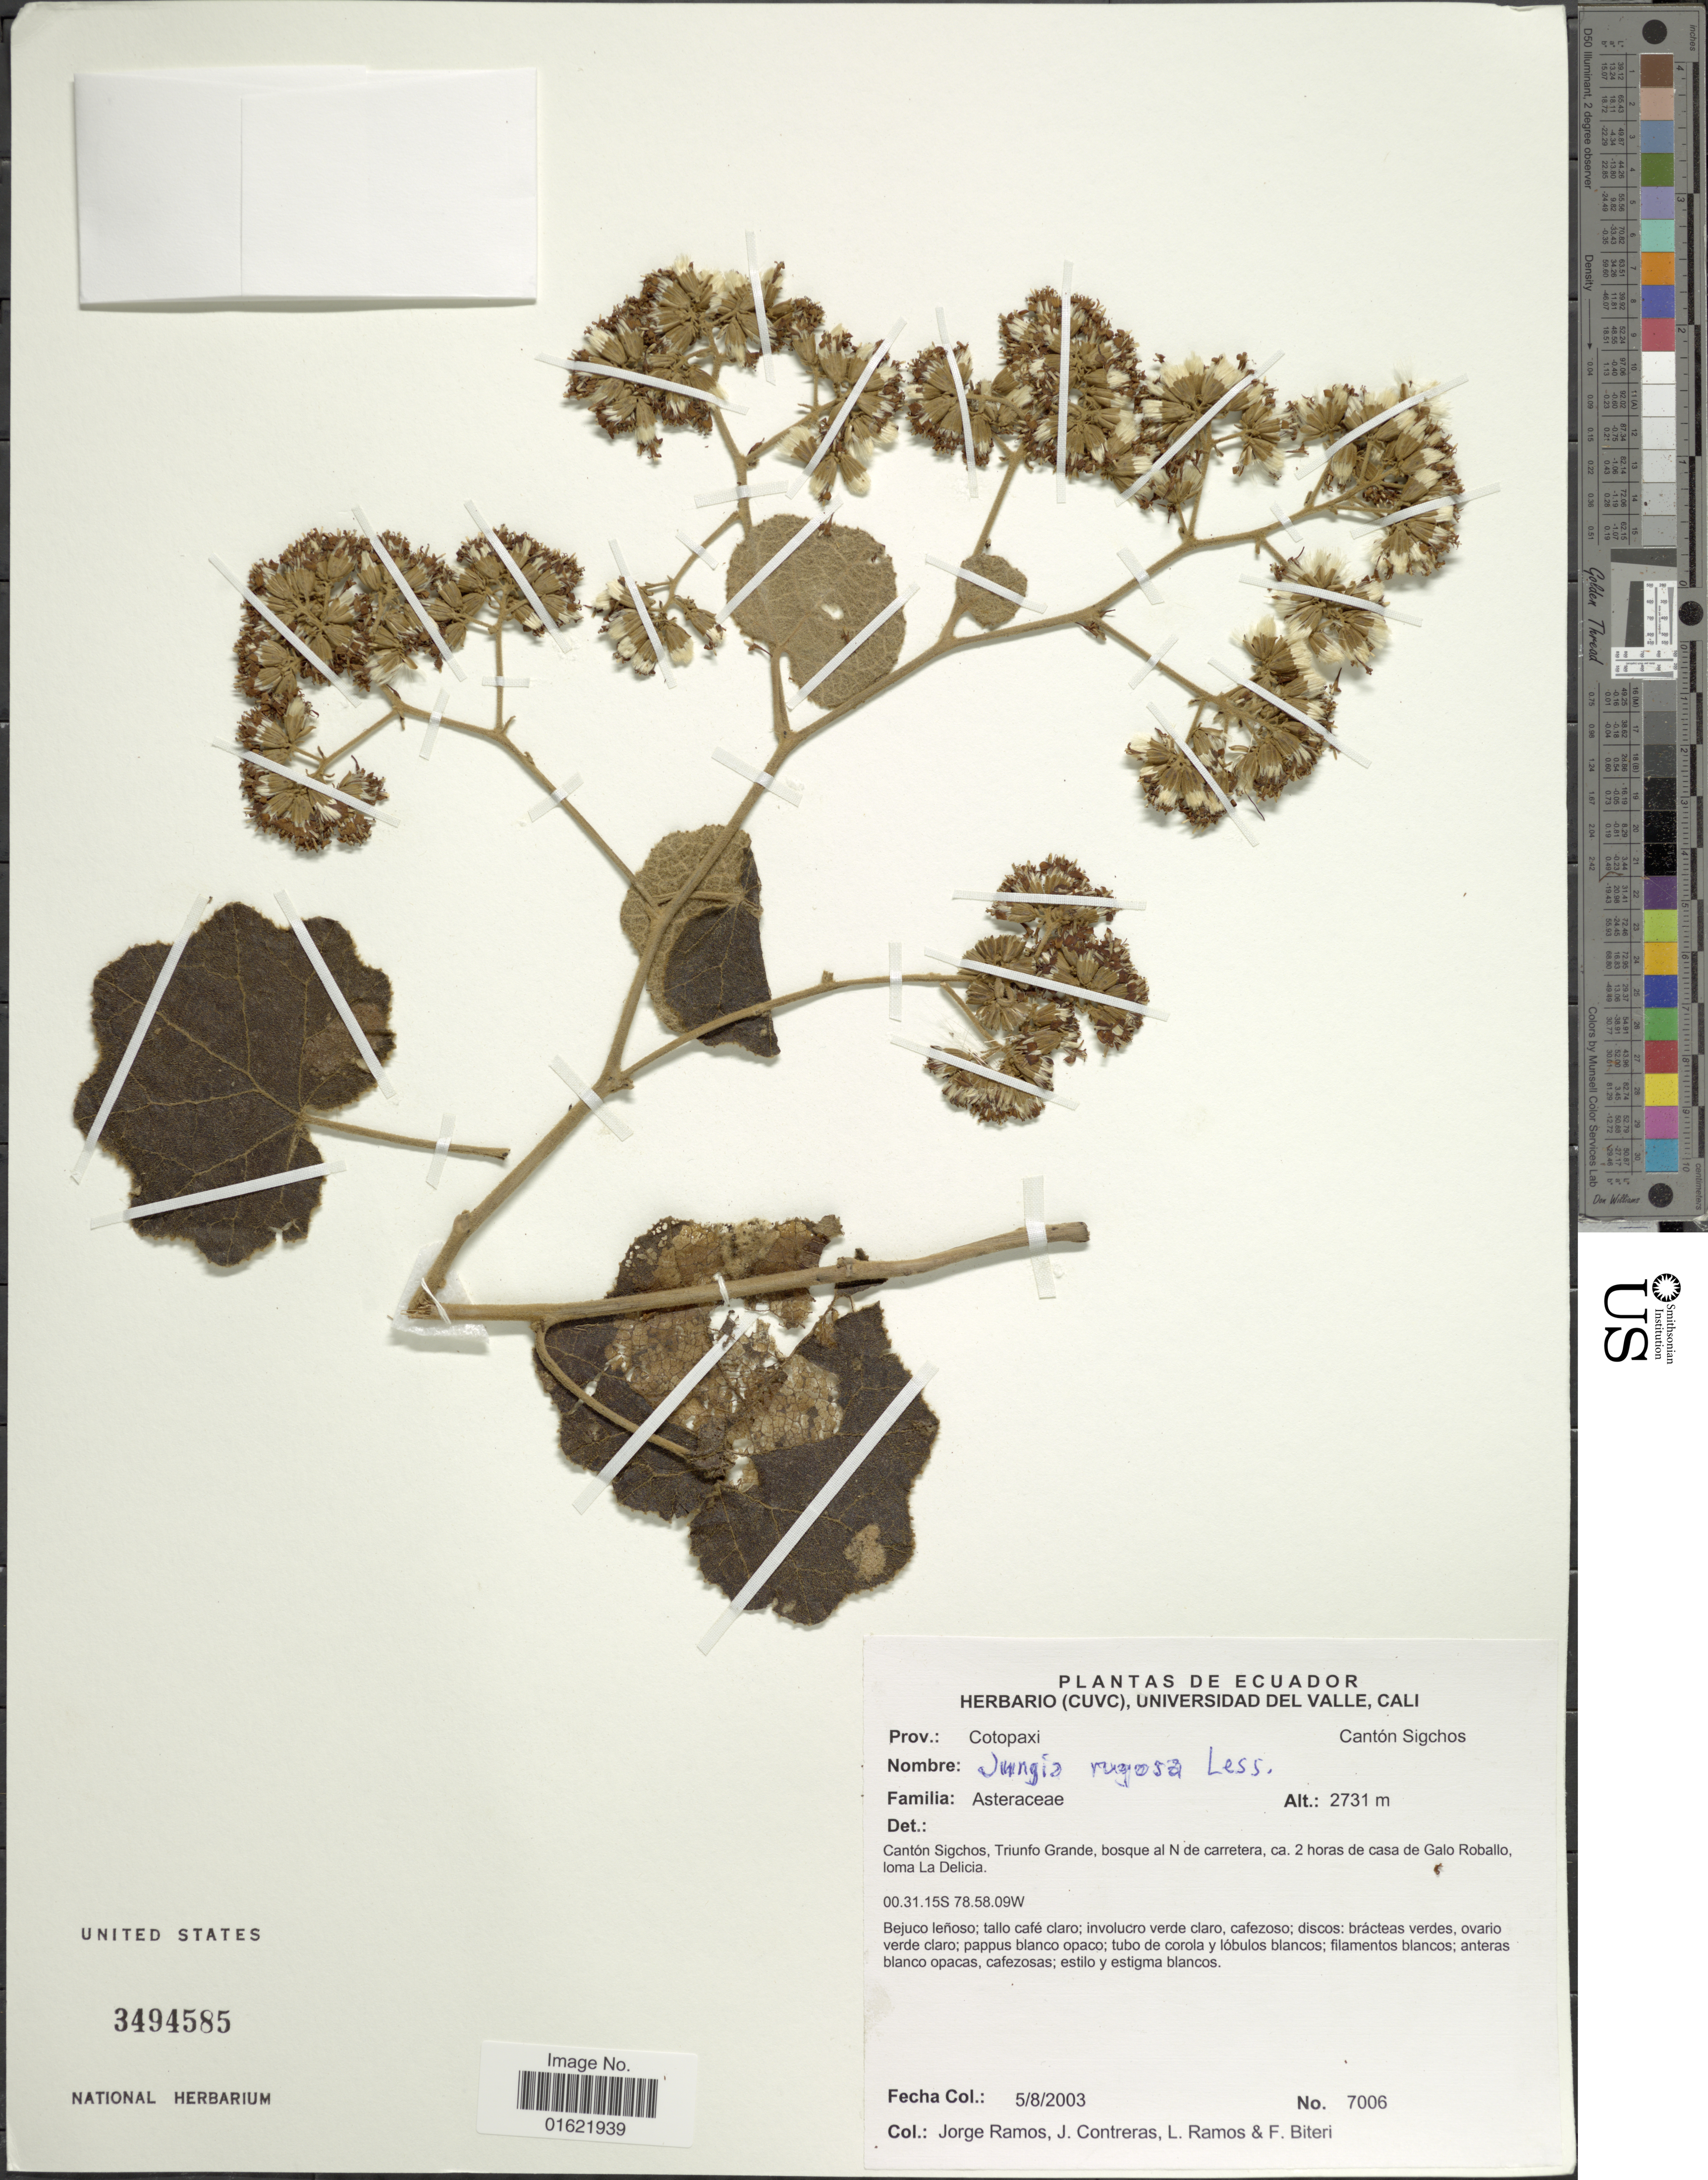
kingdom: Plantae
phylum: Tracheophyta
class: Magnoliopsida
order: Asterales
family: Asteraceae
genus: Jungia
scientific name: Jungia rugosa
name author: Less.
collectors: J. Ramos, J. Contreras, L. Ramos & F. Biteri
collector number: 7006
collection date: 2003-08-05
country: Ecuador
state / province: Cotopaxi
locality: Canton Sigchos, Triunfo Grande, bosque al N de carretera, 2 horas de casa de Galo Roballo loma La Delicia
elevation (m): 2731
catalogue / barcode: US 3494585